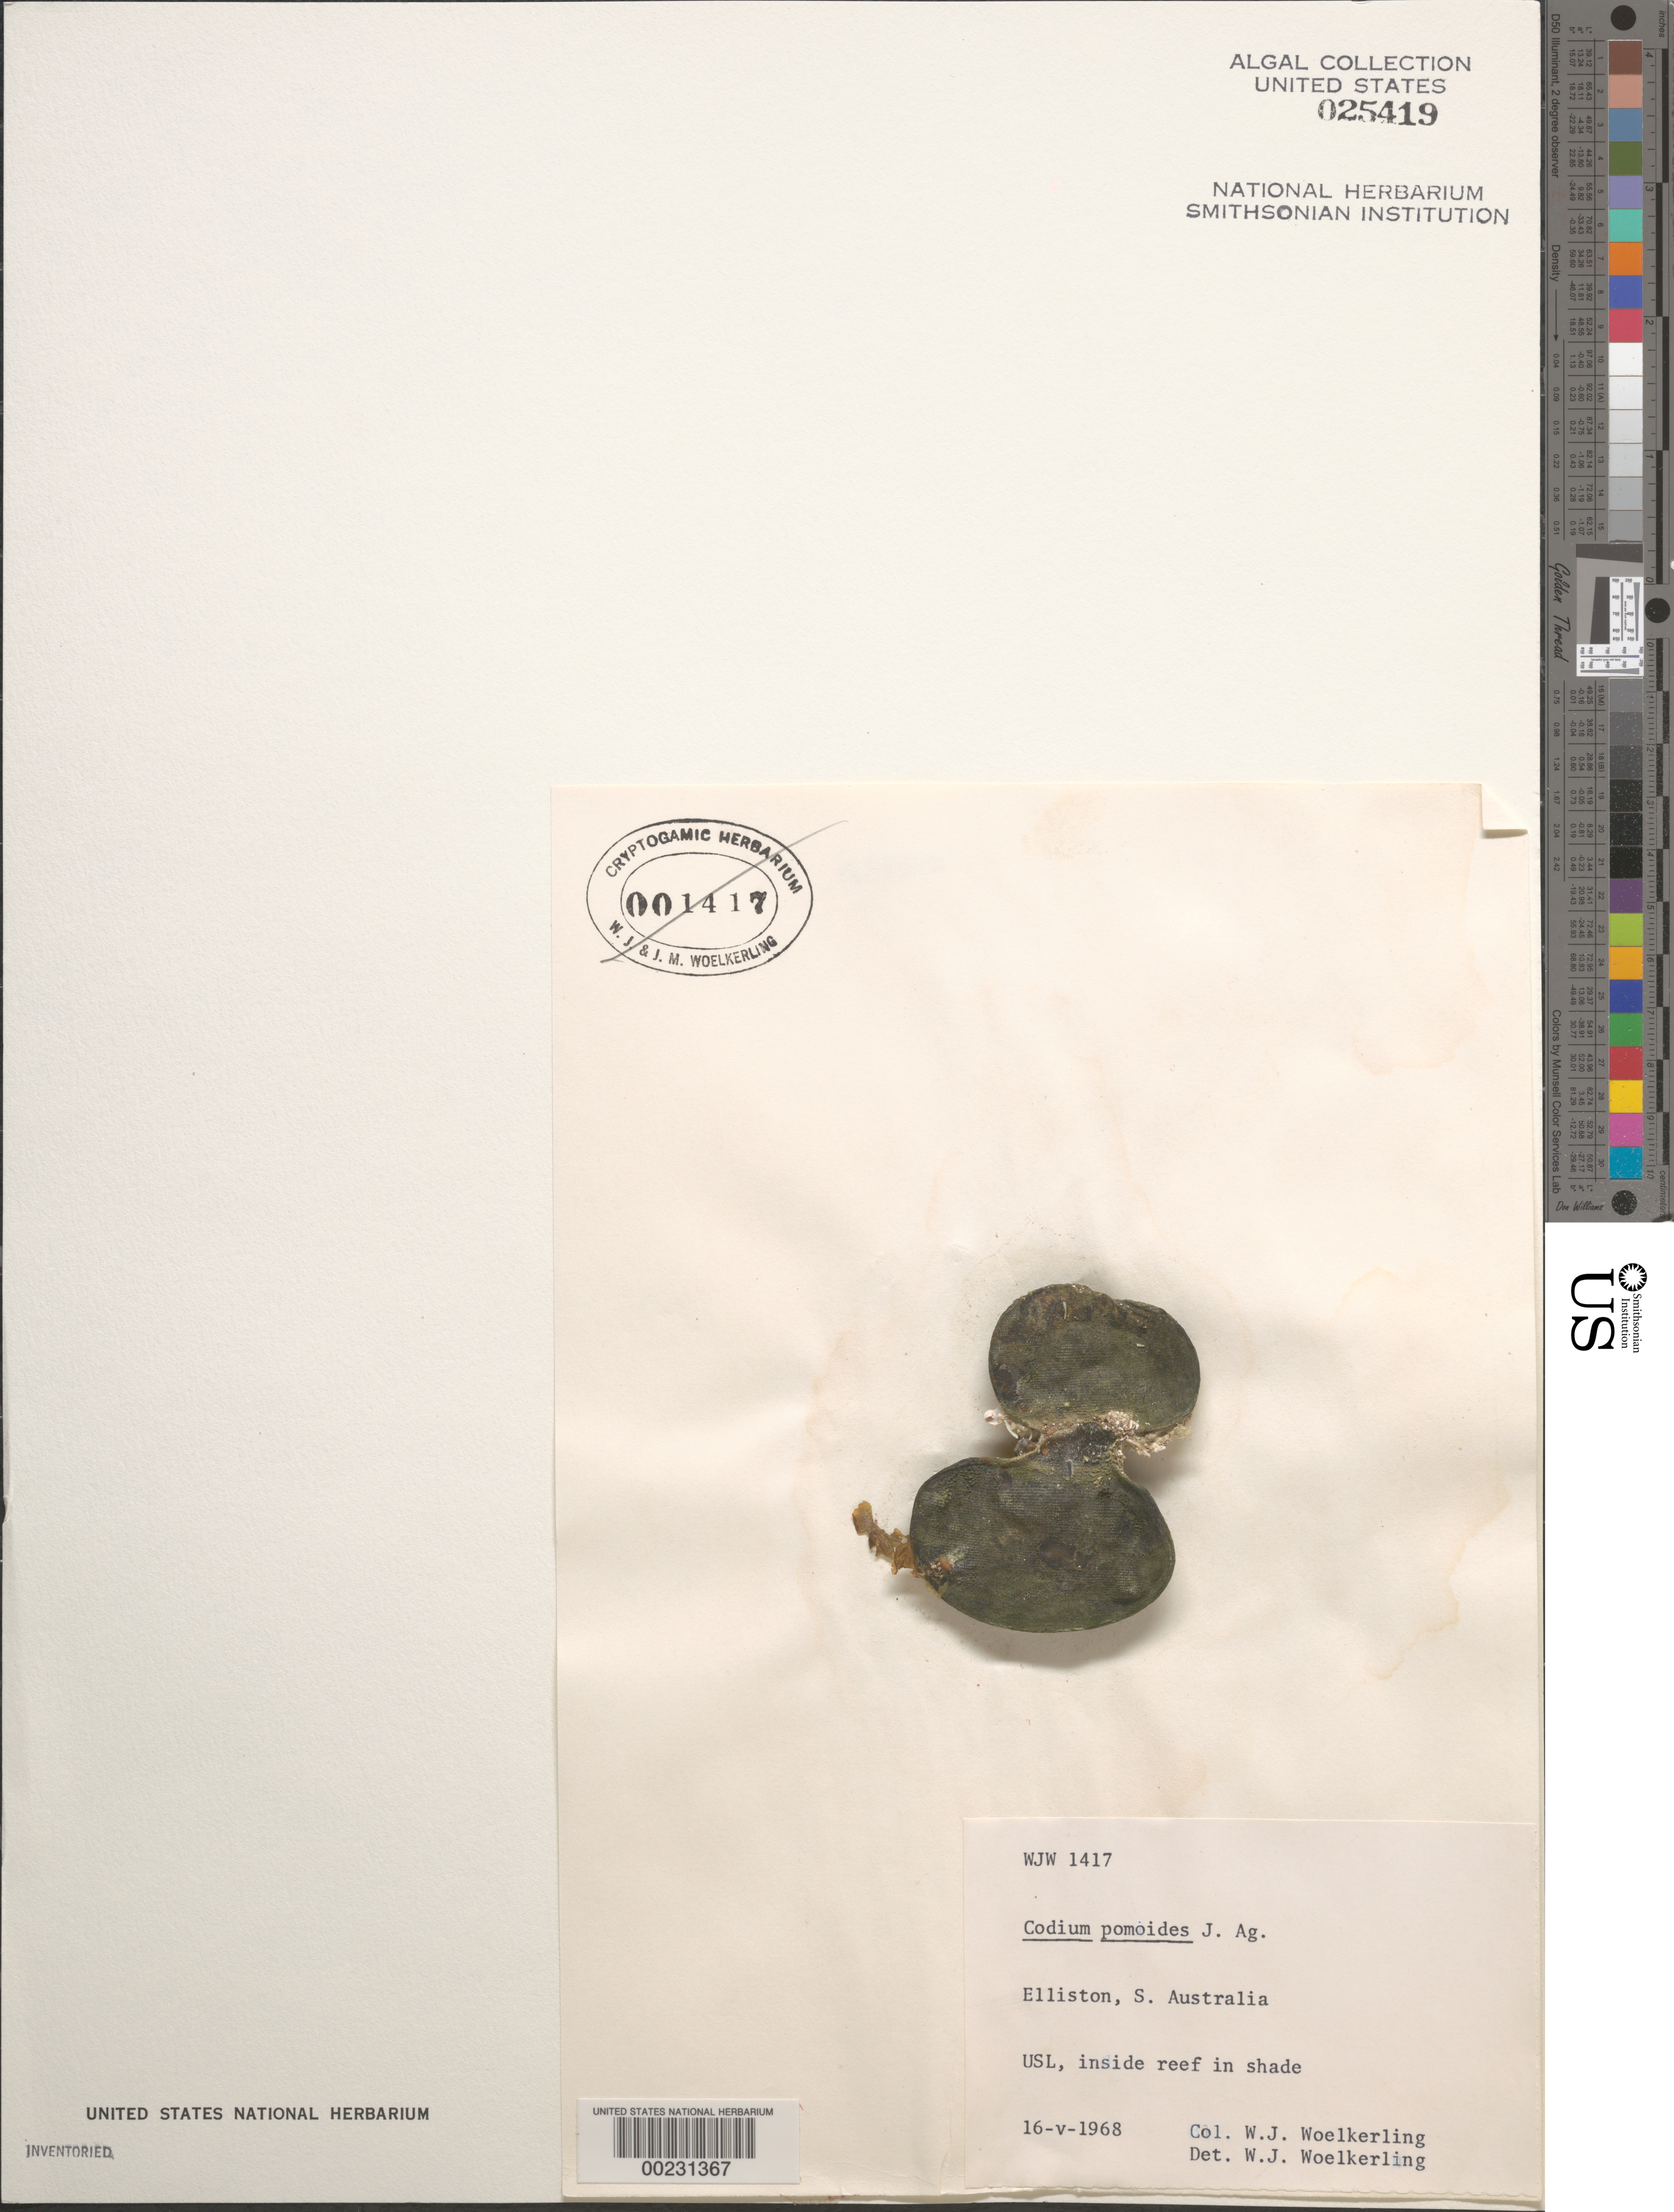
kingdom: Plantae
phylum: Chlorophyta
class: Ulvophyceae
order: Bryopsidales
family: Codiaceae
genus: Codium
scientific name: Codium pomoides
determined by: Woelkerling, W. J.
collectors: W. Woelkerling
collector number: WJW 1417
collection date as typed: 16 May 1968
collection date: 1968-05-16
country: Australia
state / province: South Australia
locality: Elliston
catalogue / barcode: US 25419